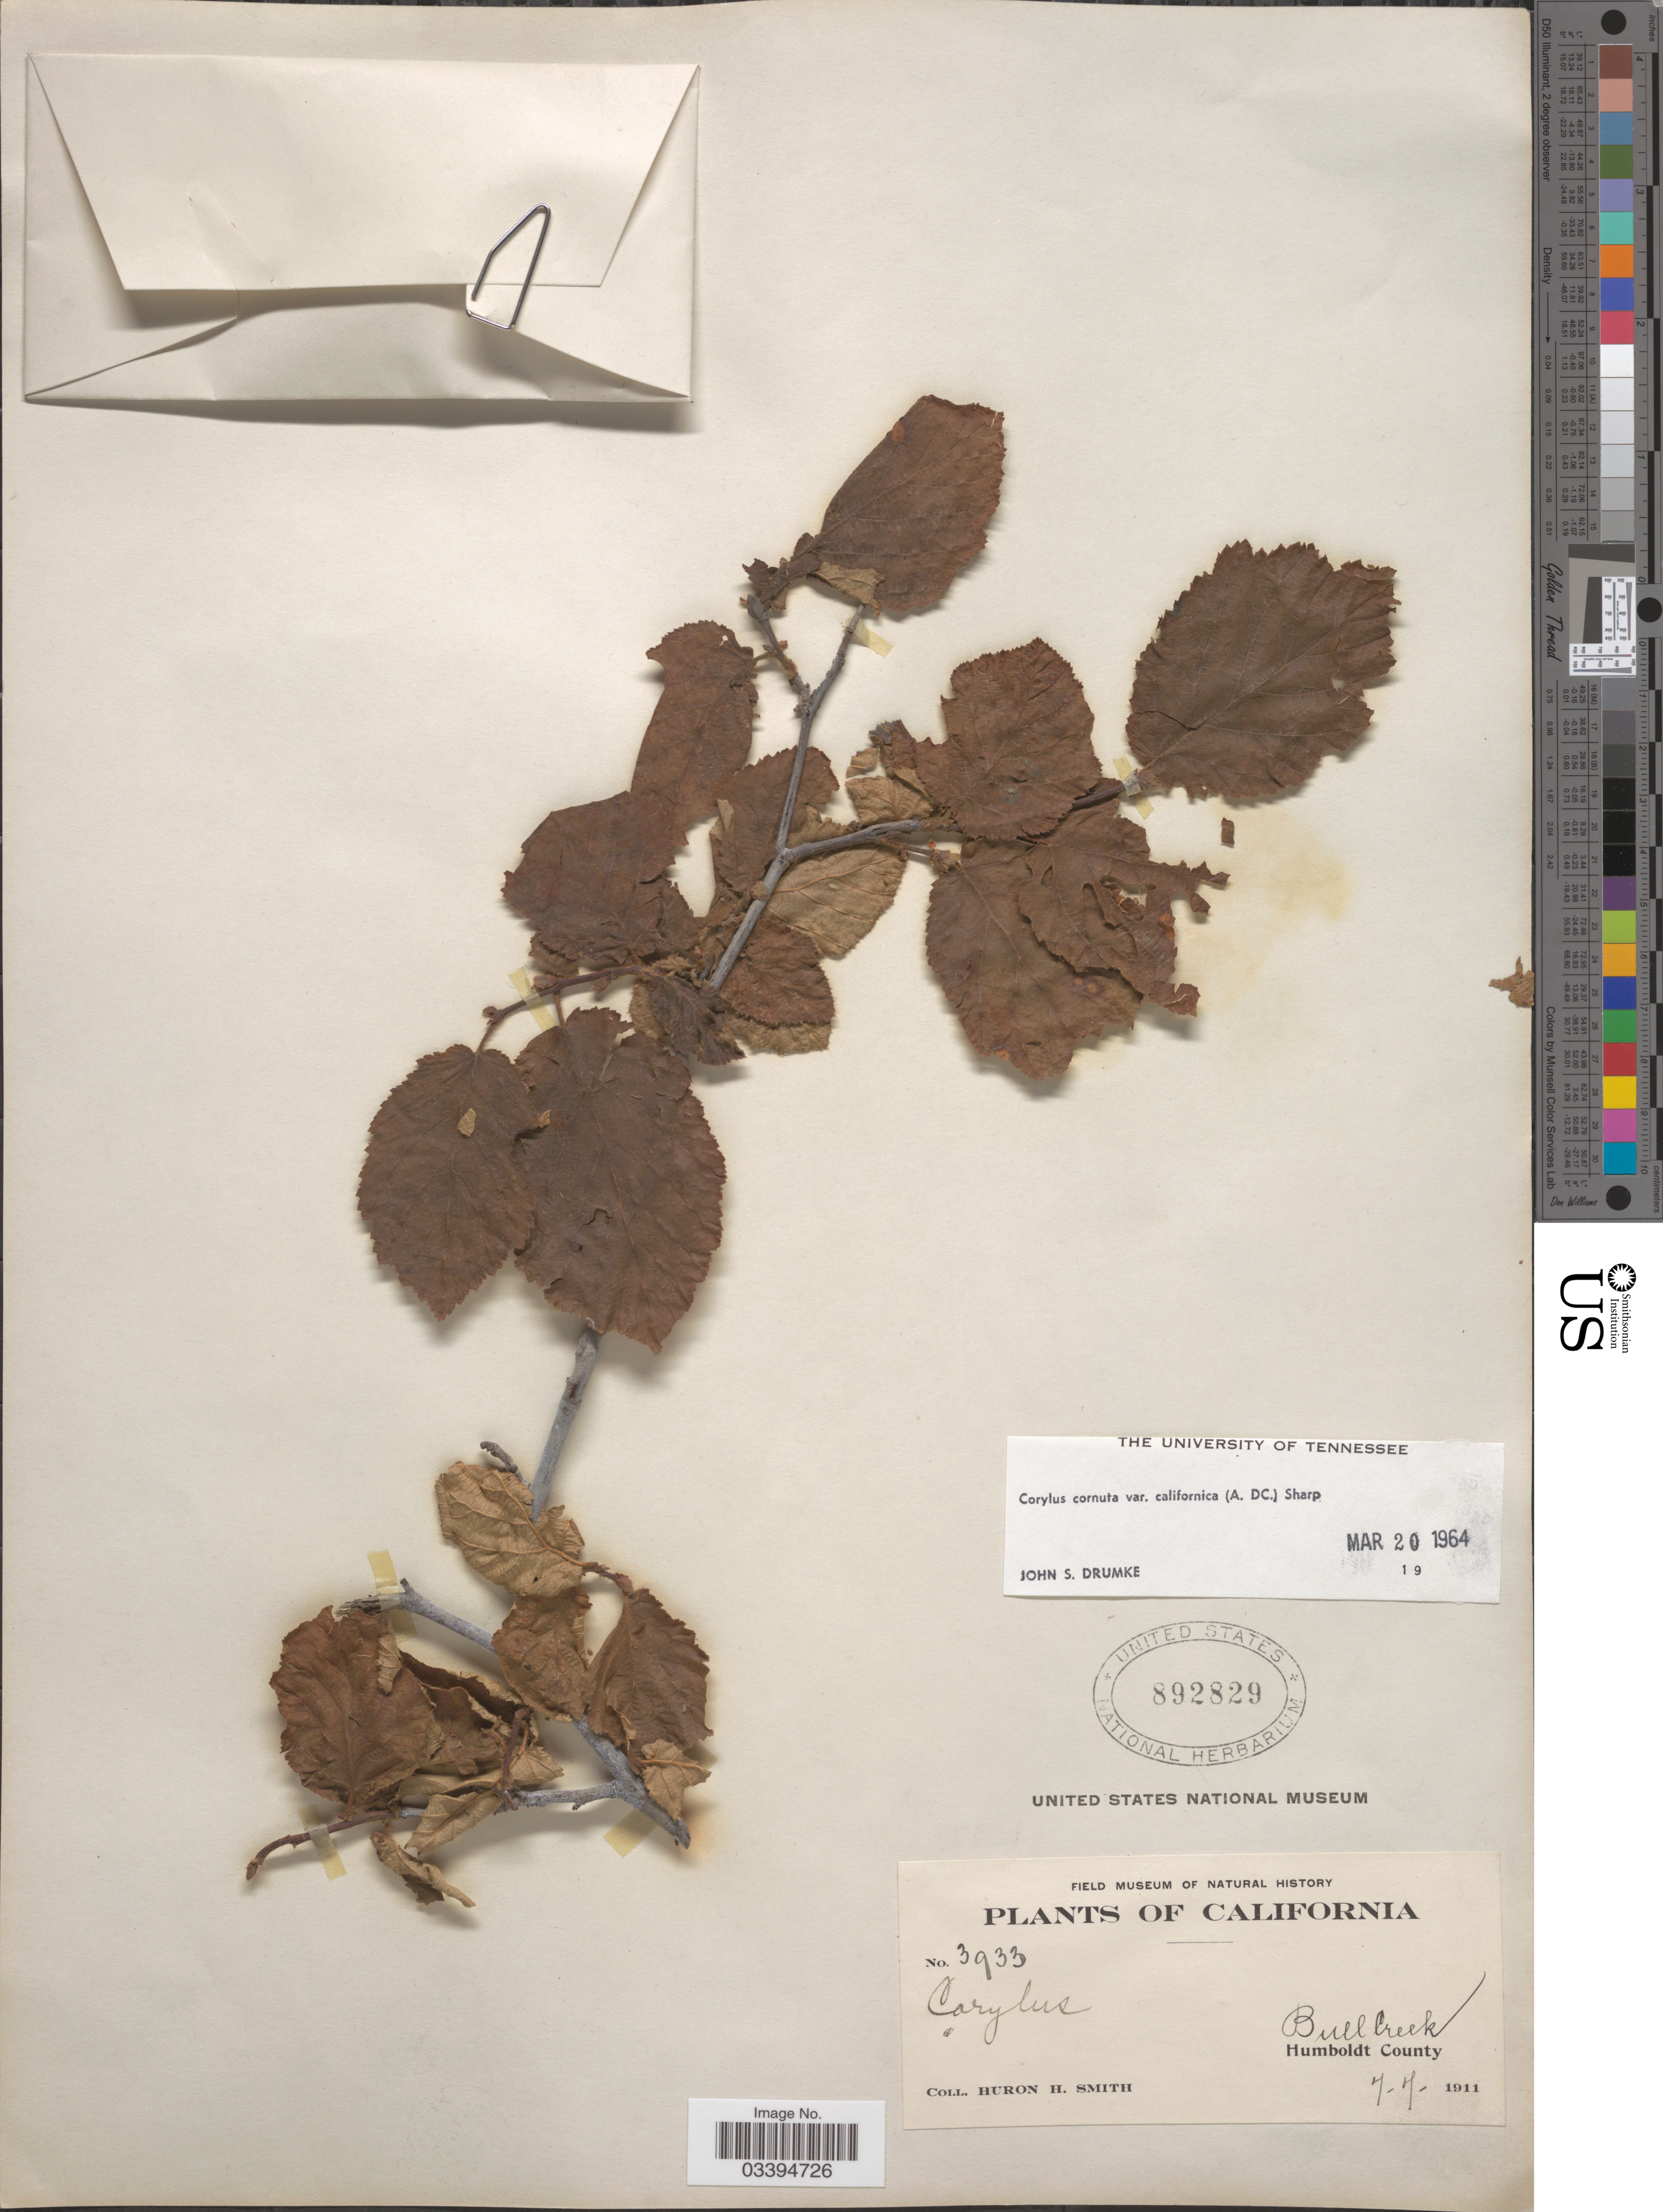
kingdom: Plantae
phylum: Tracheophyta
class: Magnoliopsida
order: Fagales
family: Betulaceae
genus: Corylus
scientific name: Corylus cornuta var. californica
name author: Marshall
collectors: Huron H. Smith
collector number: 3933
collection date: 1911-07-07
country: United States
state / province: California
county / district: Humboldt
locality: Bull Creek, Humboldt County.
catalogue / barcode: US 892829